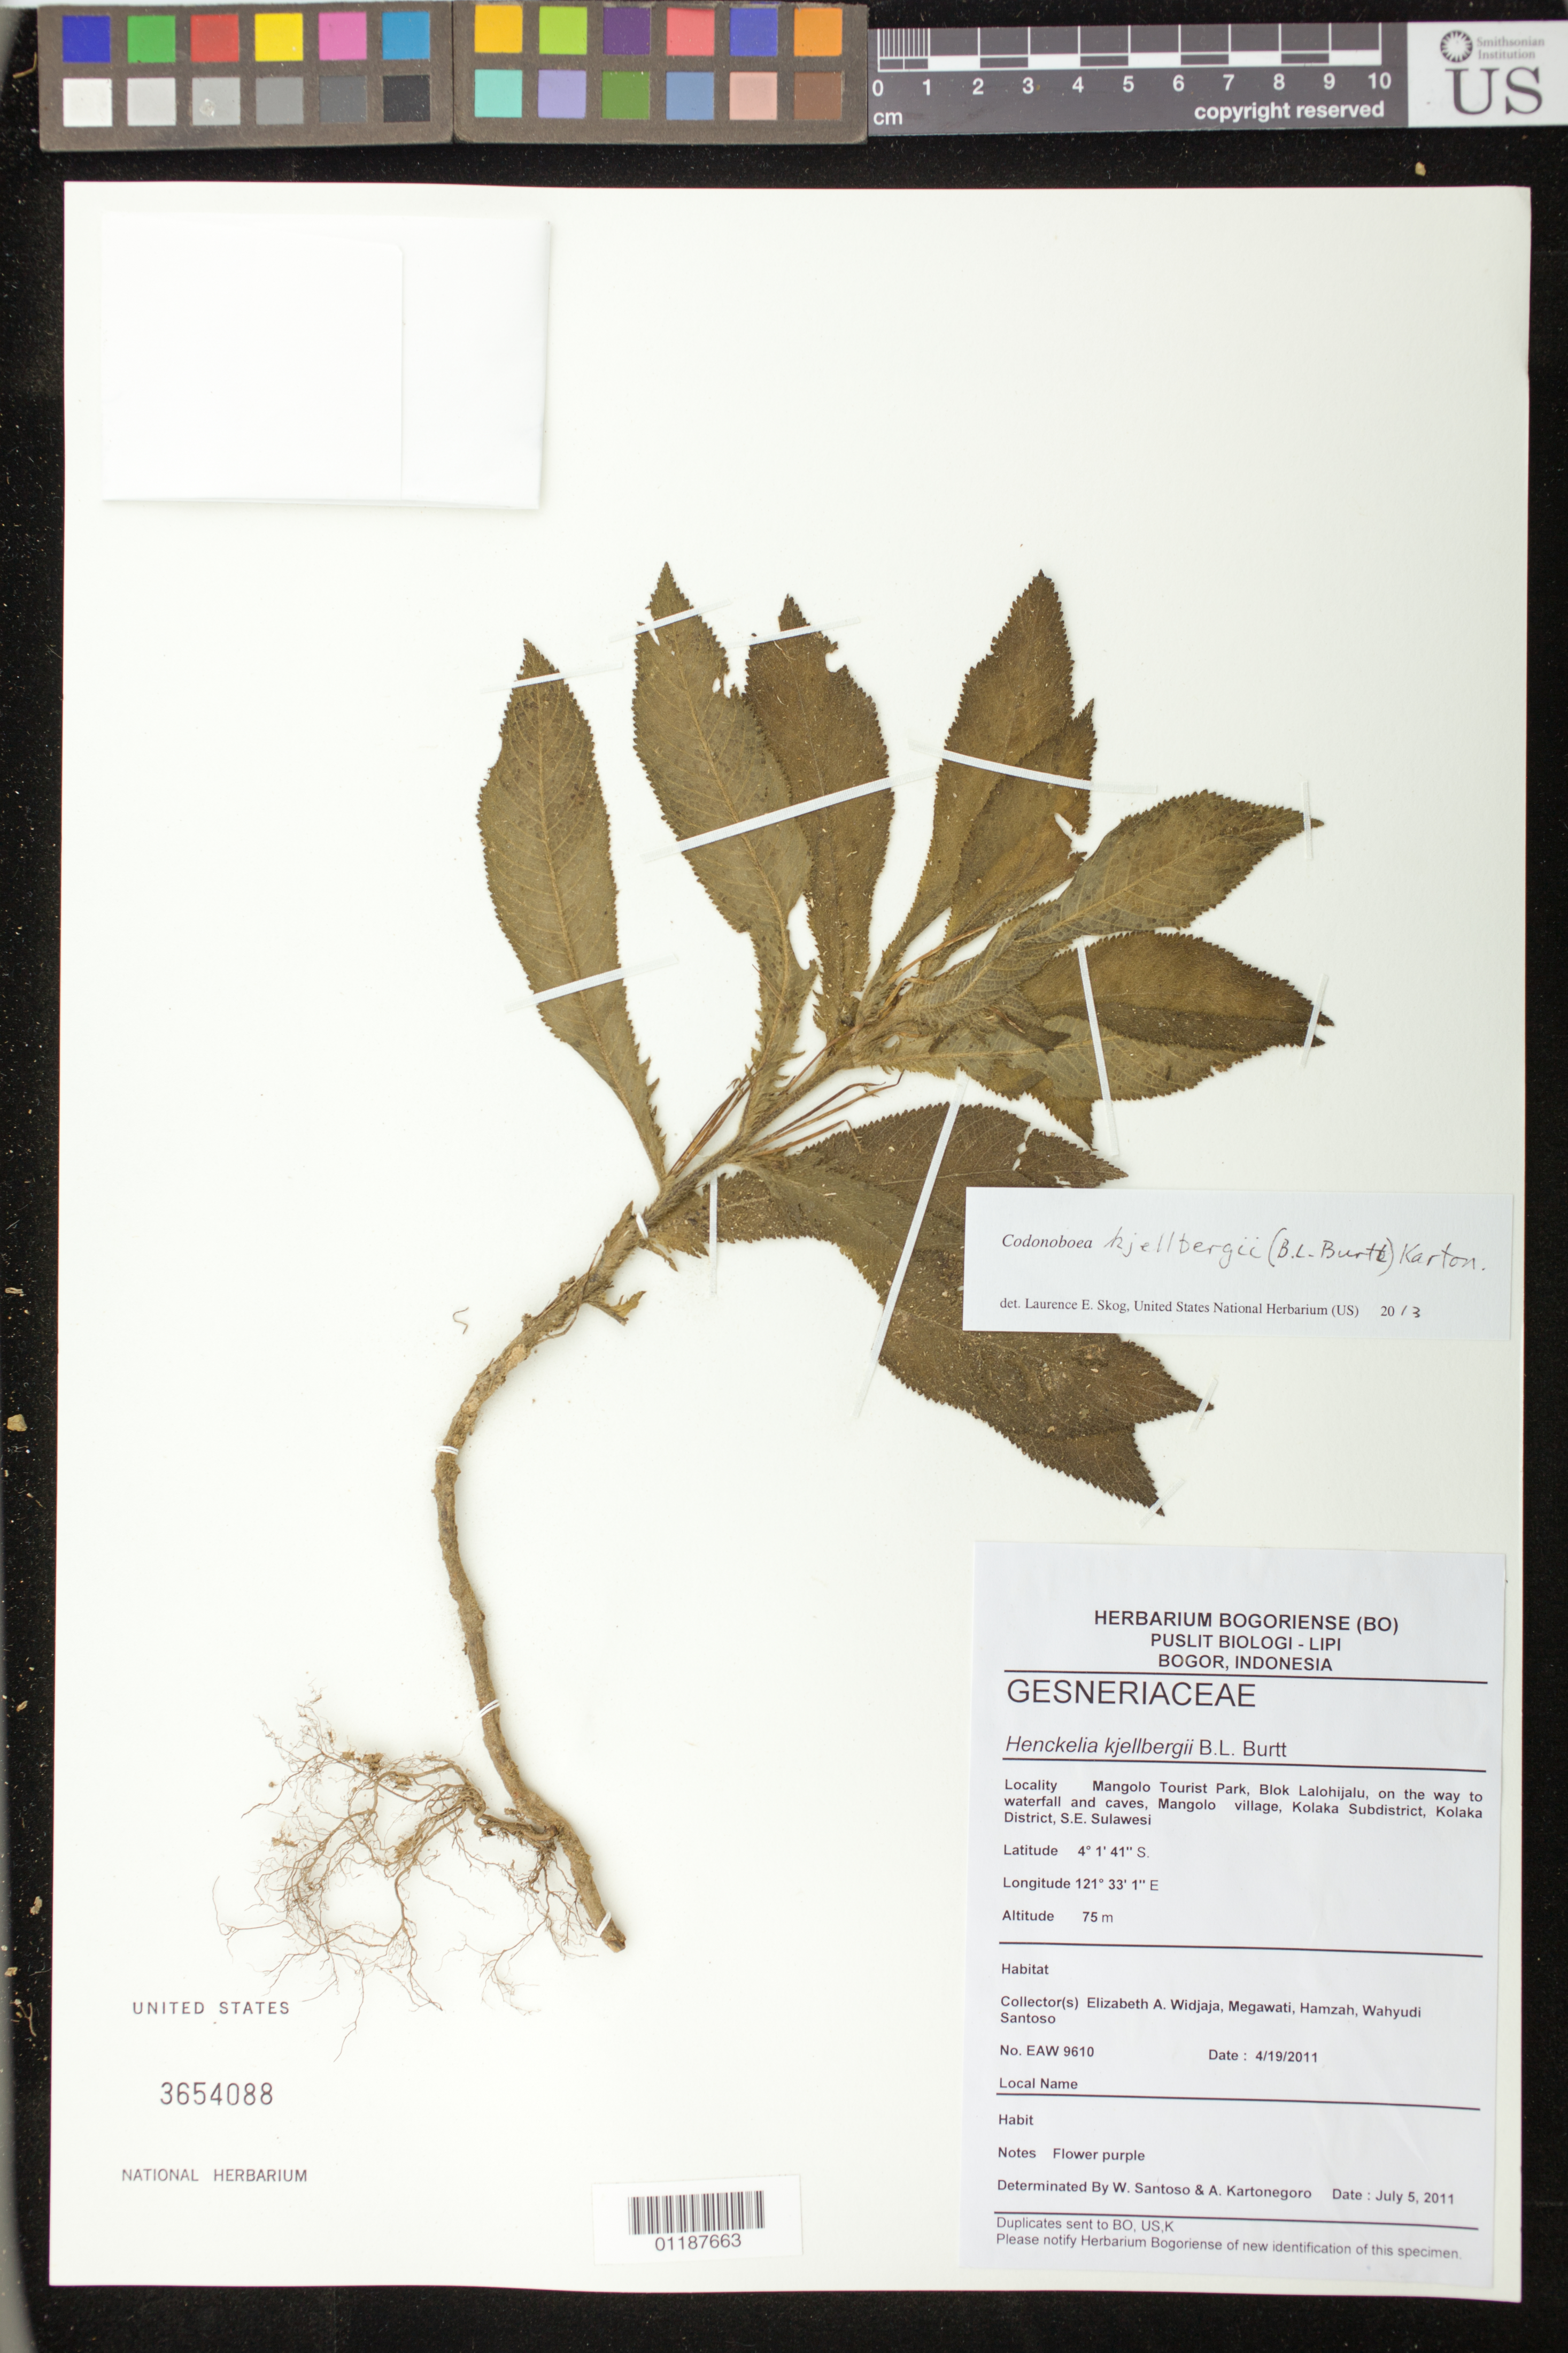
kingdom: Plantae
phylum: Tracheophyta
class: Magnoliopsida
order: Lamiales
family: Gesneriaceae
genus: Codonoboea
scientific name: Codonoboea kjellbergii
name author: (B.L. Burtt) Karton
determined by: Skog, Laurence E.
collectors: E. A. Widjaja, -. Hamzah, -. Megawati & W. Santoso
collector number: EAW 9610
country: Indonesia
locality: Mangolo Tourist Park, Blok Lalohijalu, on the way to waterfaol and caves, Mangolo village, Kolaka Subdistrict, Kolaka District, SE Sulavesi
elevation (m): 75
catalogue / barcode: US 3654088